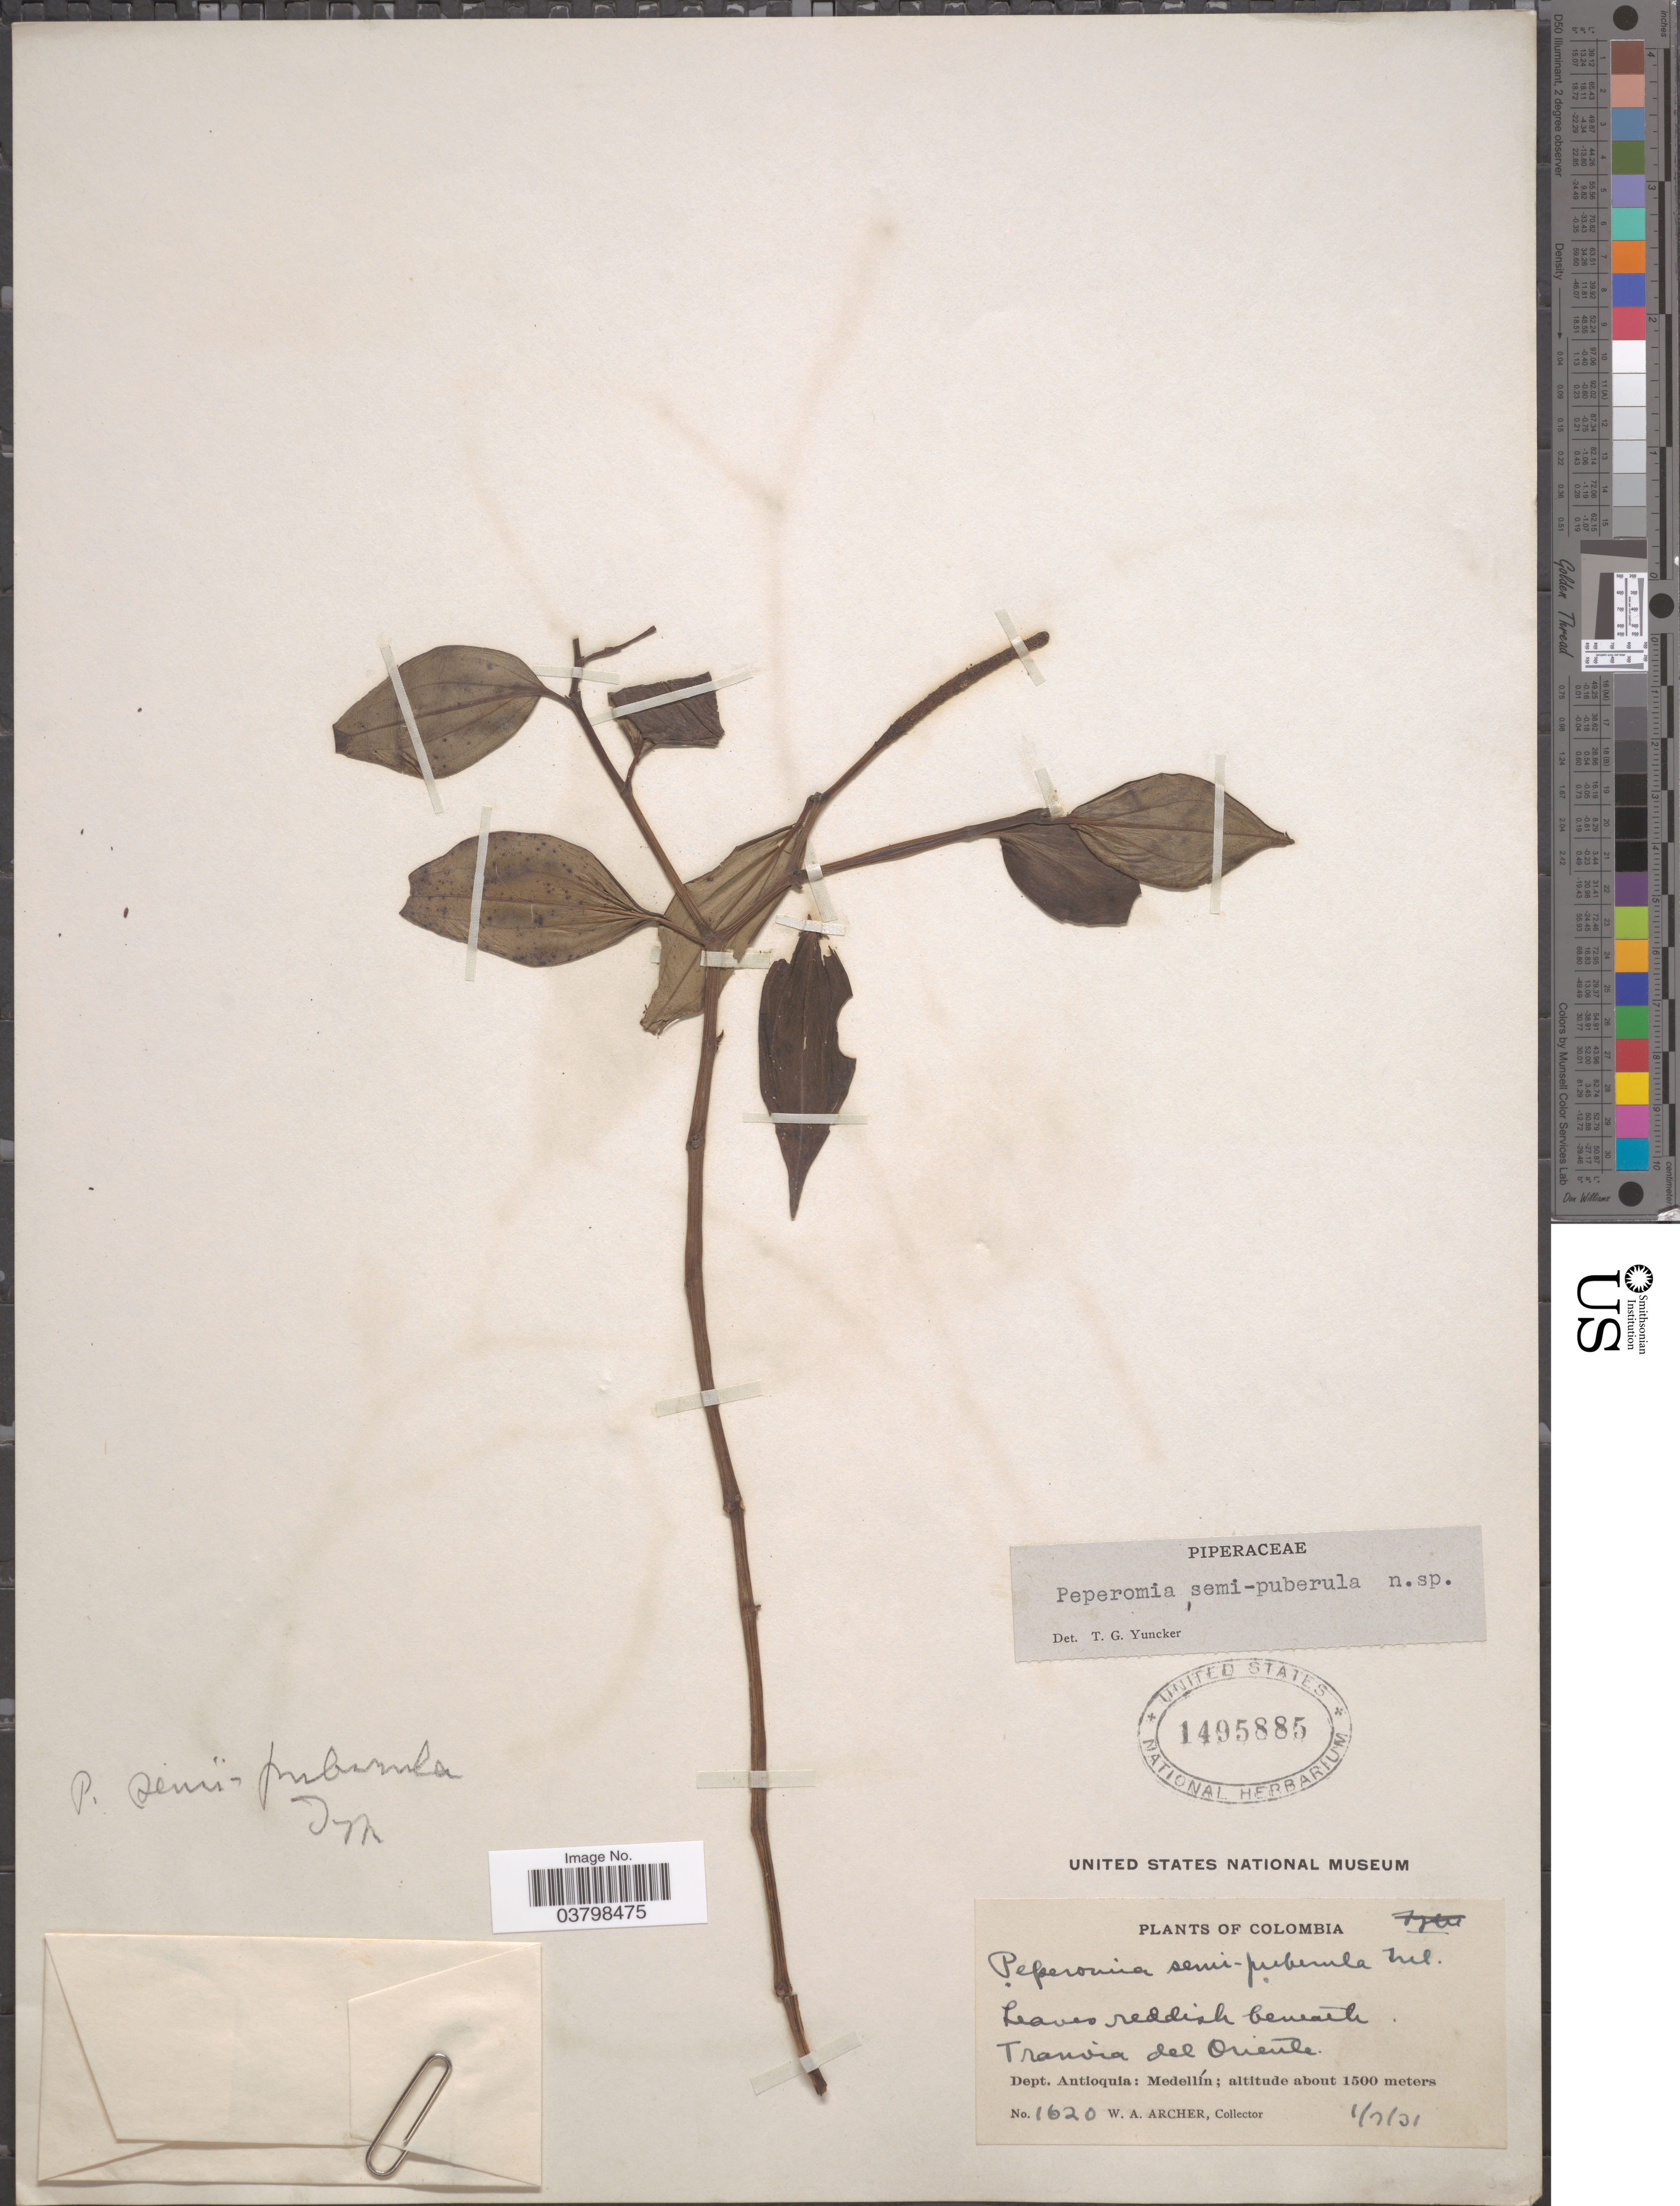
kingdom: Plantae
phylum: Tracheophyta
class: Magnoliopsida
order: Piperales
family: Piperaceae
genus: Peperomia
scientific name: Peperomia semi-puberula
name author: Trel. & Yunck.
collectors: W. Archer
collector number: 1620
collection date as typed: Transcribed d/m/y: 1/7/31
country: Colombia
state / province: Antioquia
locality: Tranvia del Oriente. Dept. Antioquia: Medellín.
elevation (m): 1500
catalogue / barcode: US 1495885